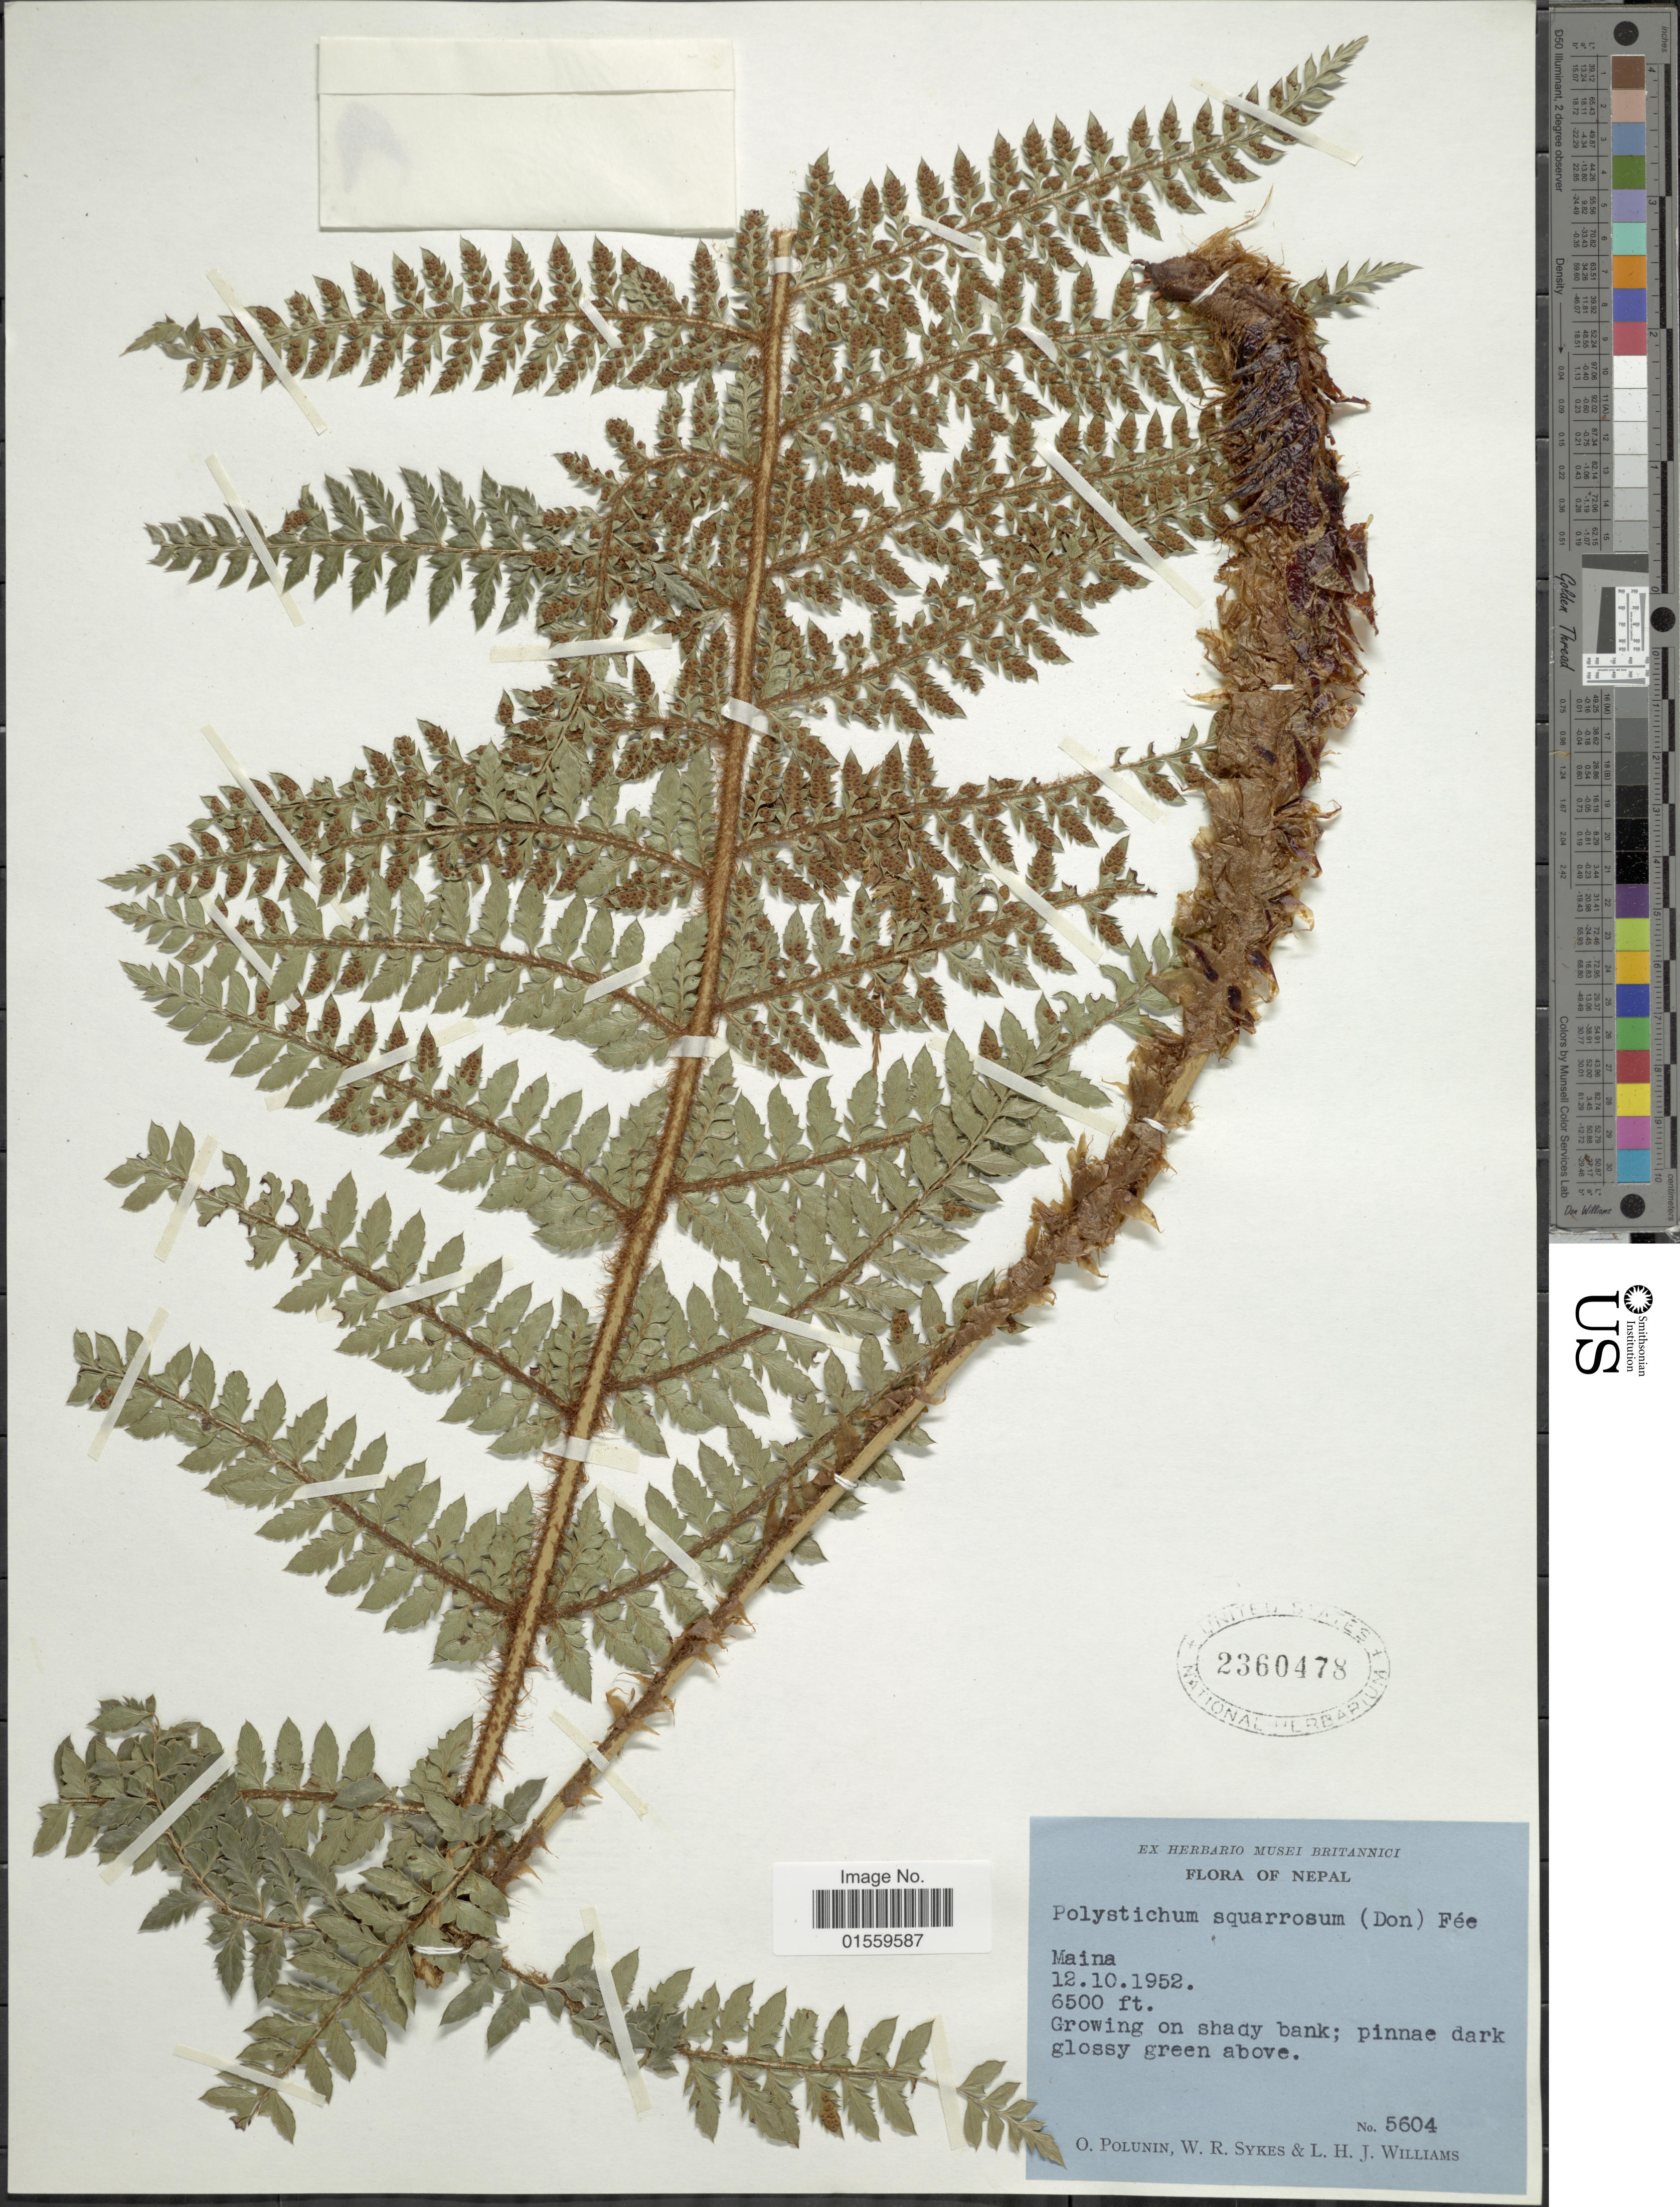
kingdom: Plantae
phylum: Tracheophyta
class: Polypodiopsida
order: Polypodiales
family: Dryopteridaceae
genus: Polystichum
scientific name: Polystichum squarrosum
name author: (D. Don) Fée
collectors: O. V. Polunin, W. R. Sykes & L. H. J. Williams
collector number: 5604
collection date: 1952-10-12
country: India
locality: Maina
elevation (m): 1981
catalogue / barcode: US 2360478